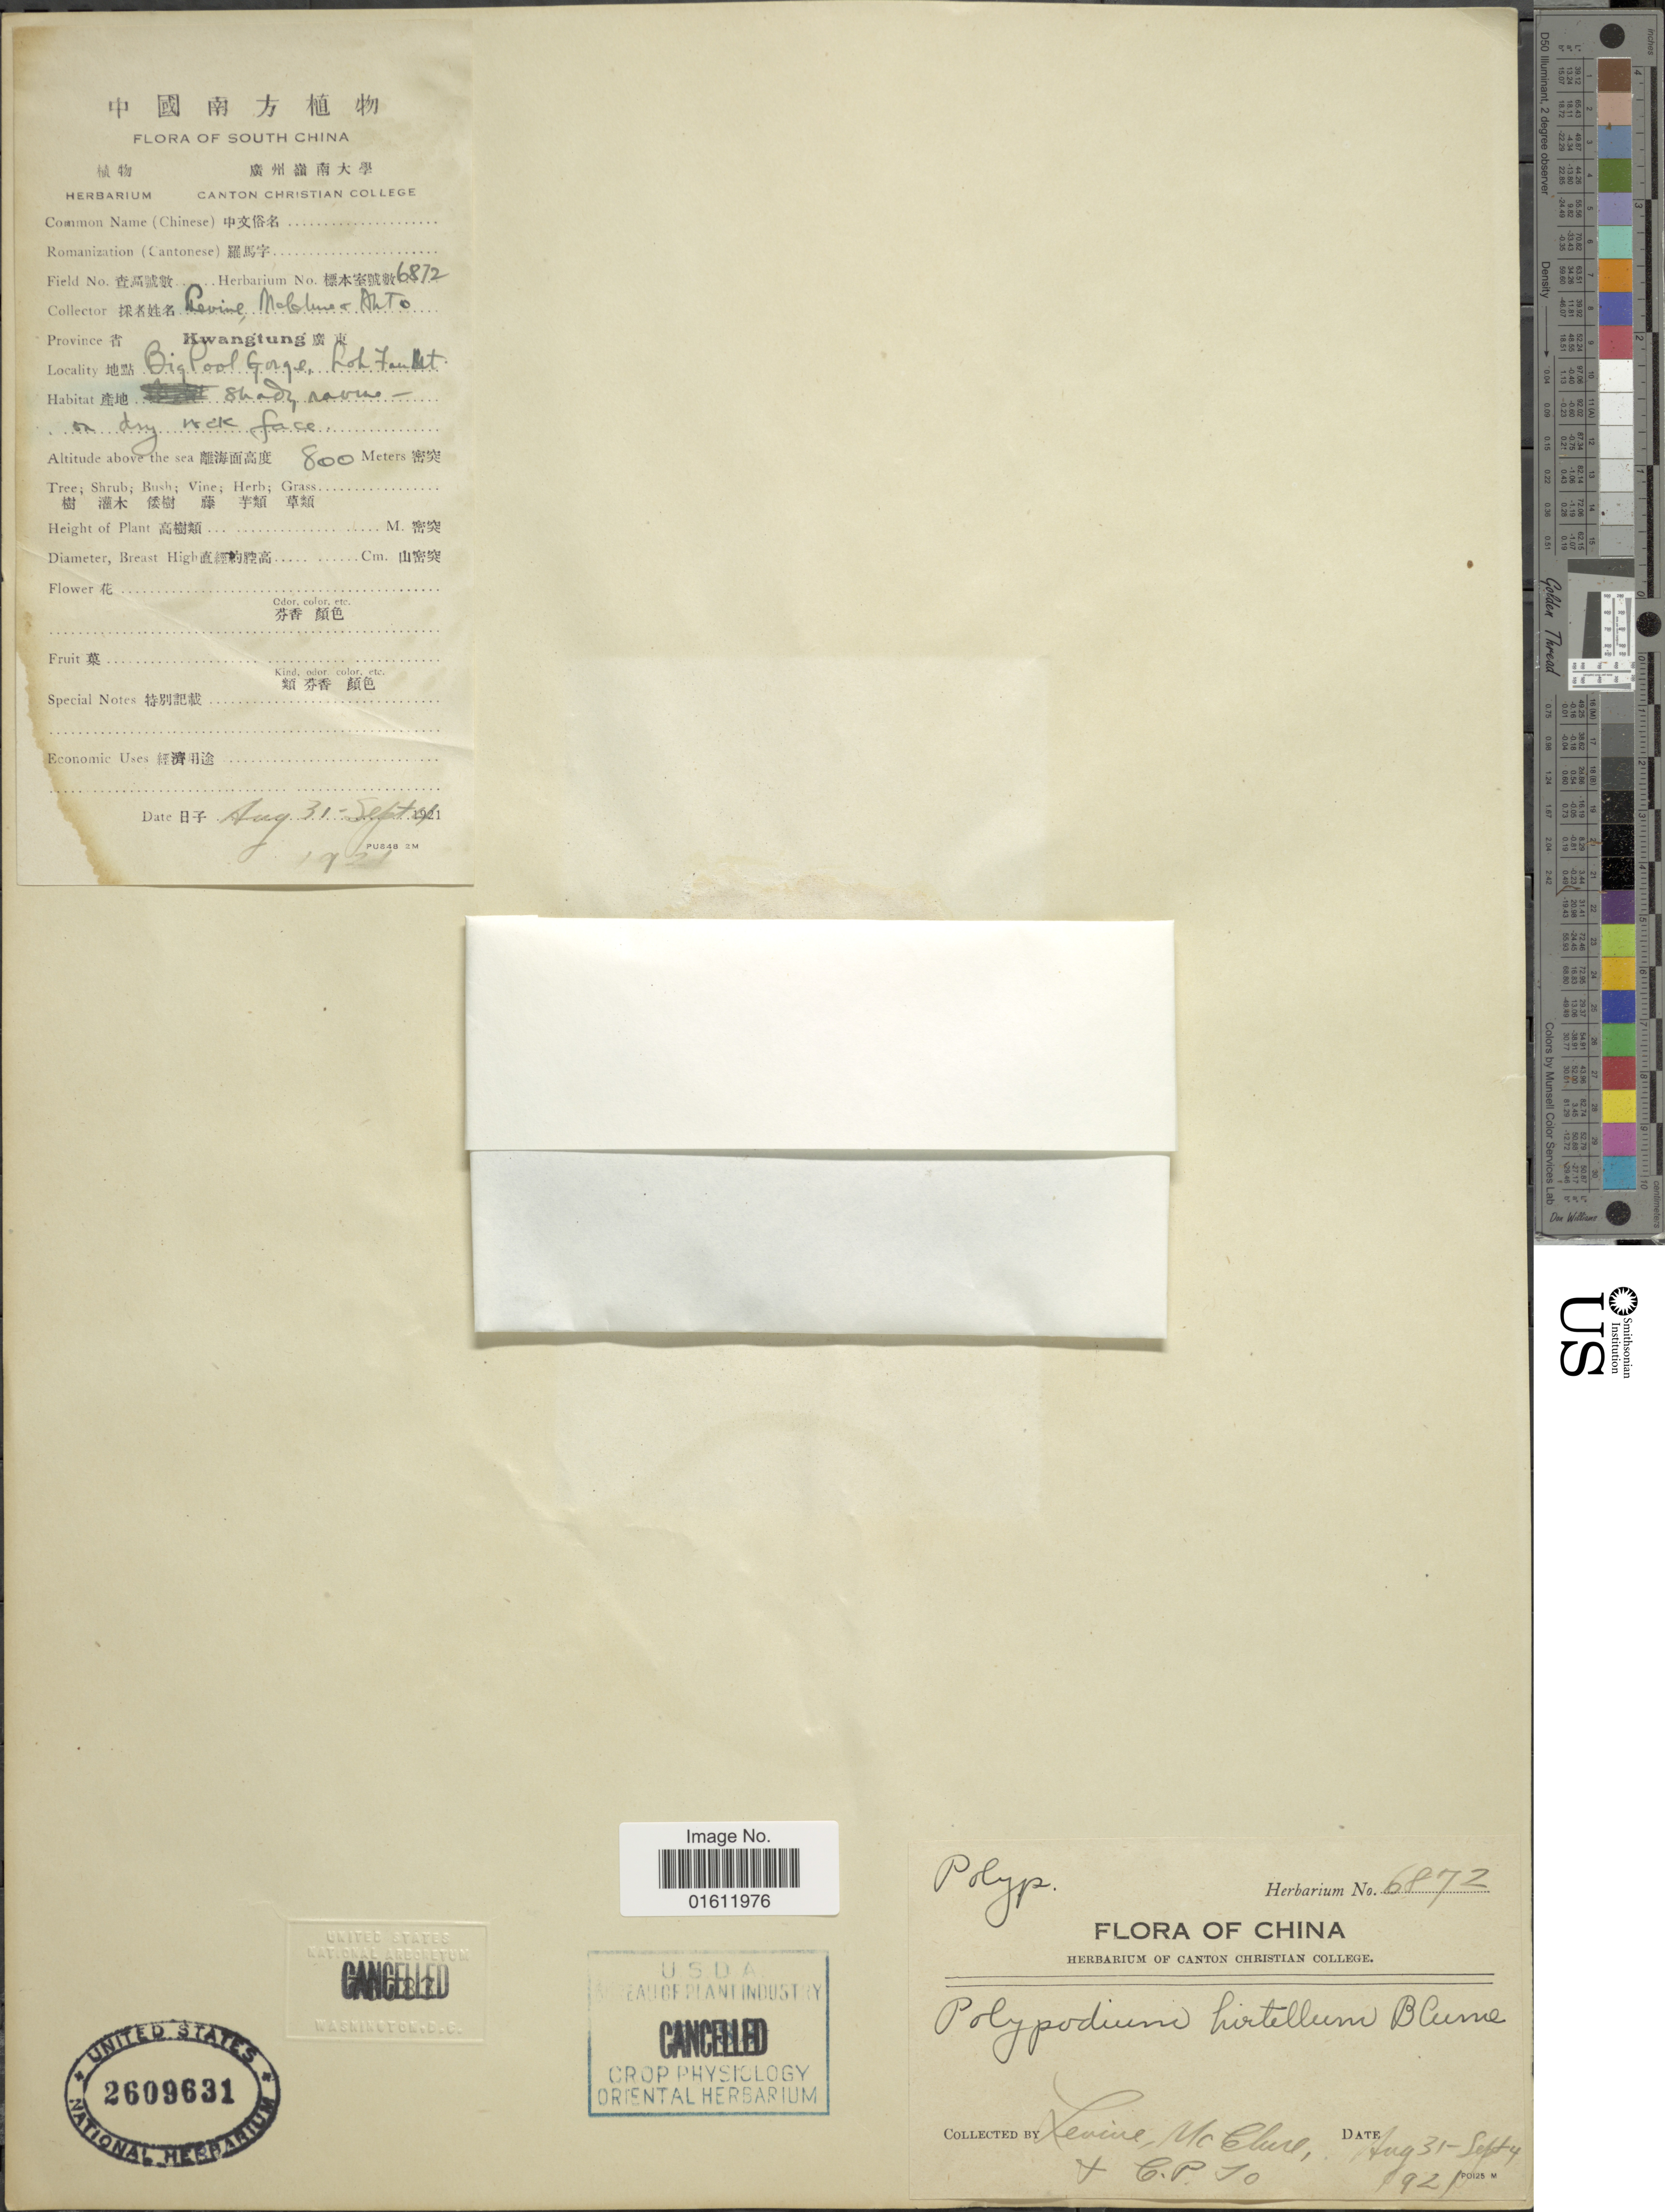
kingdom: Plantae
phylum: Tracheophyta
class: Polypodiopsida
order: Polypodiales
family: Polypodiaceae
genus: Oreogrammitis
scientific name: Oreogrammitis dorsipila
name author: (Christ) Parris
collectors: -. Levine & McClure, --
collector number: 6872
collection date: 1921-08-31/1921-09-04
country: China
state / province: Guangdong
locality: South China, Province Kwnagtung, Big Pool Gorge, Loh Fau [illegible text]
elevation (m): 800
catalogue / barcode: US 2609631